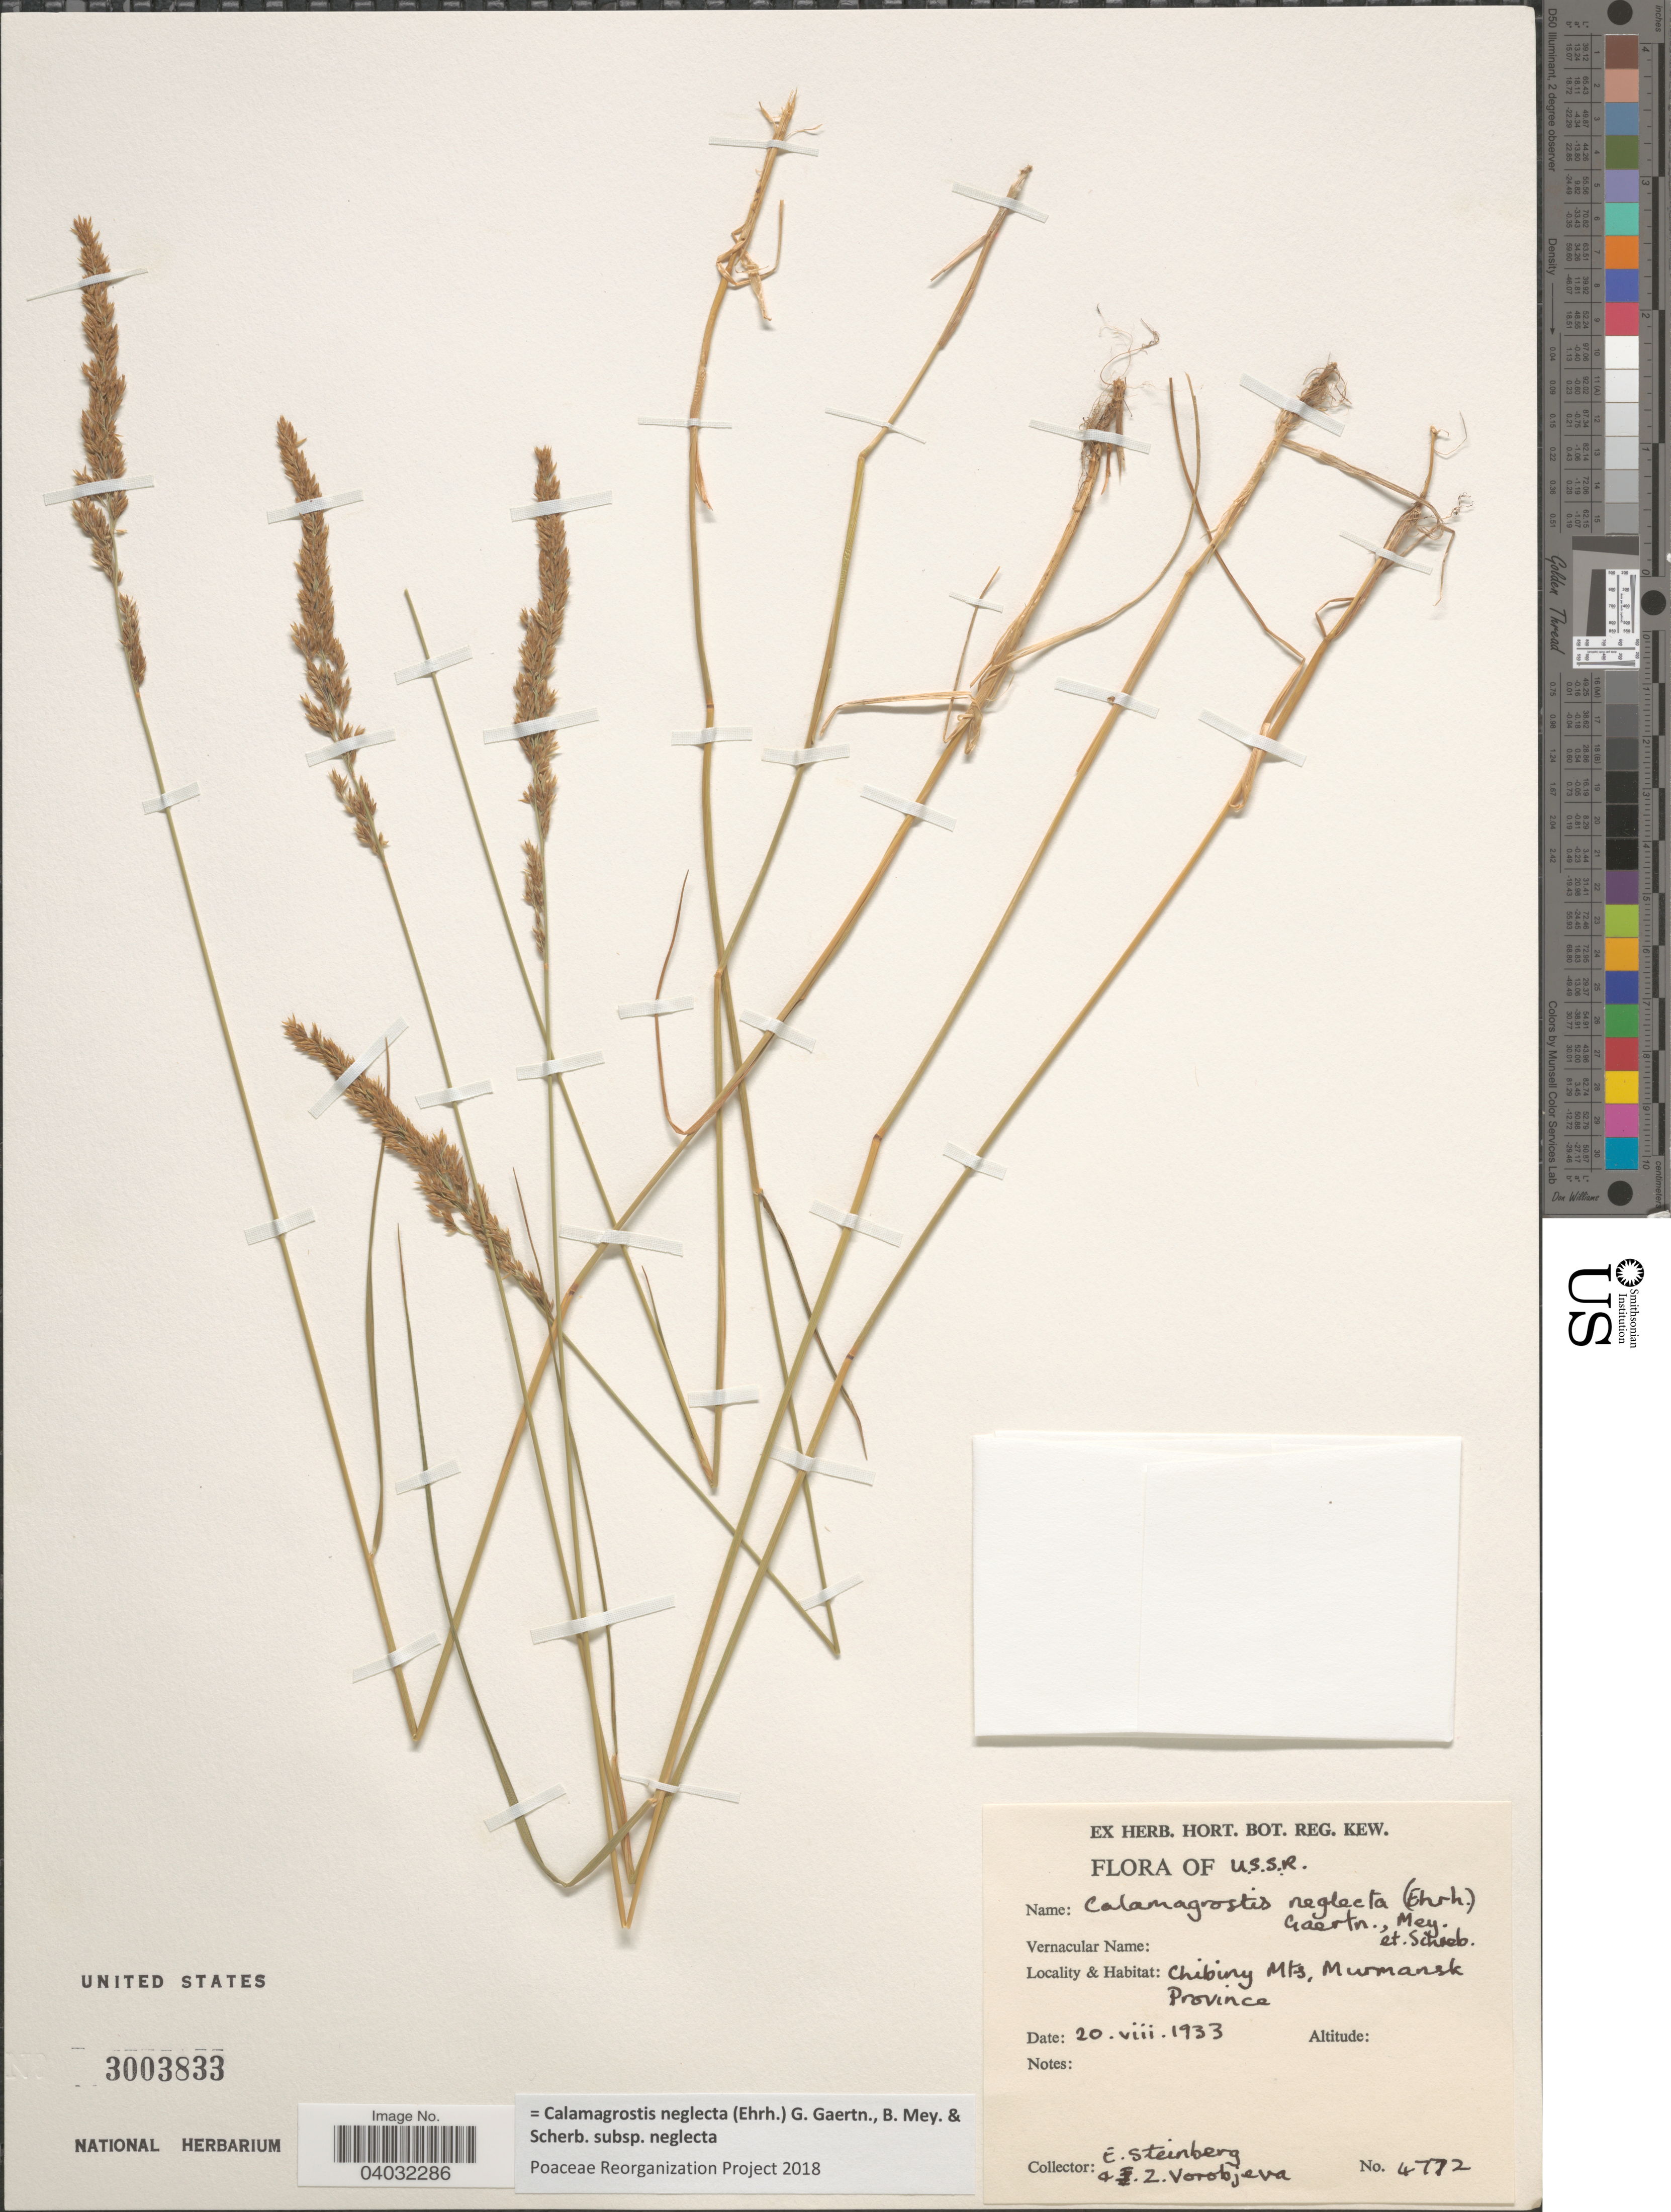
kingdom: Plantae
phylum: Tracheophyta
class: Liliopsida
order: Poales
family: Poaceae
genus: Calamagrostis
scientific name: Calamagrostis neglecta subsp. neglecta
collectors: E. Steinberg & E. Vorobjeva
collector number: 4772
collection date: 1933-08-20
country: Russian Federation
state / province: Murmansk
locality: Chibing Mts, Murmansk Province.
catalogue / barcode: US 3003833